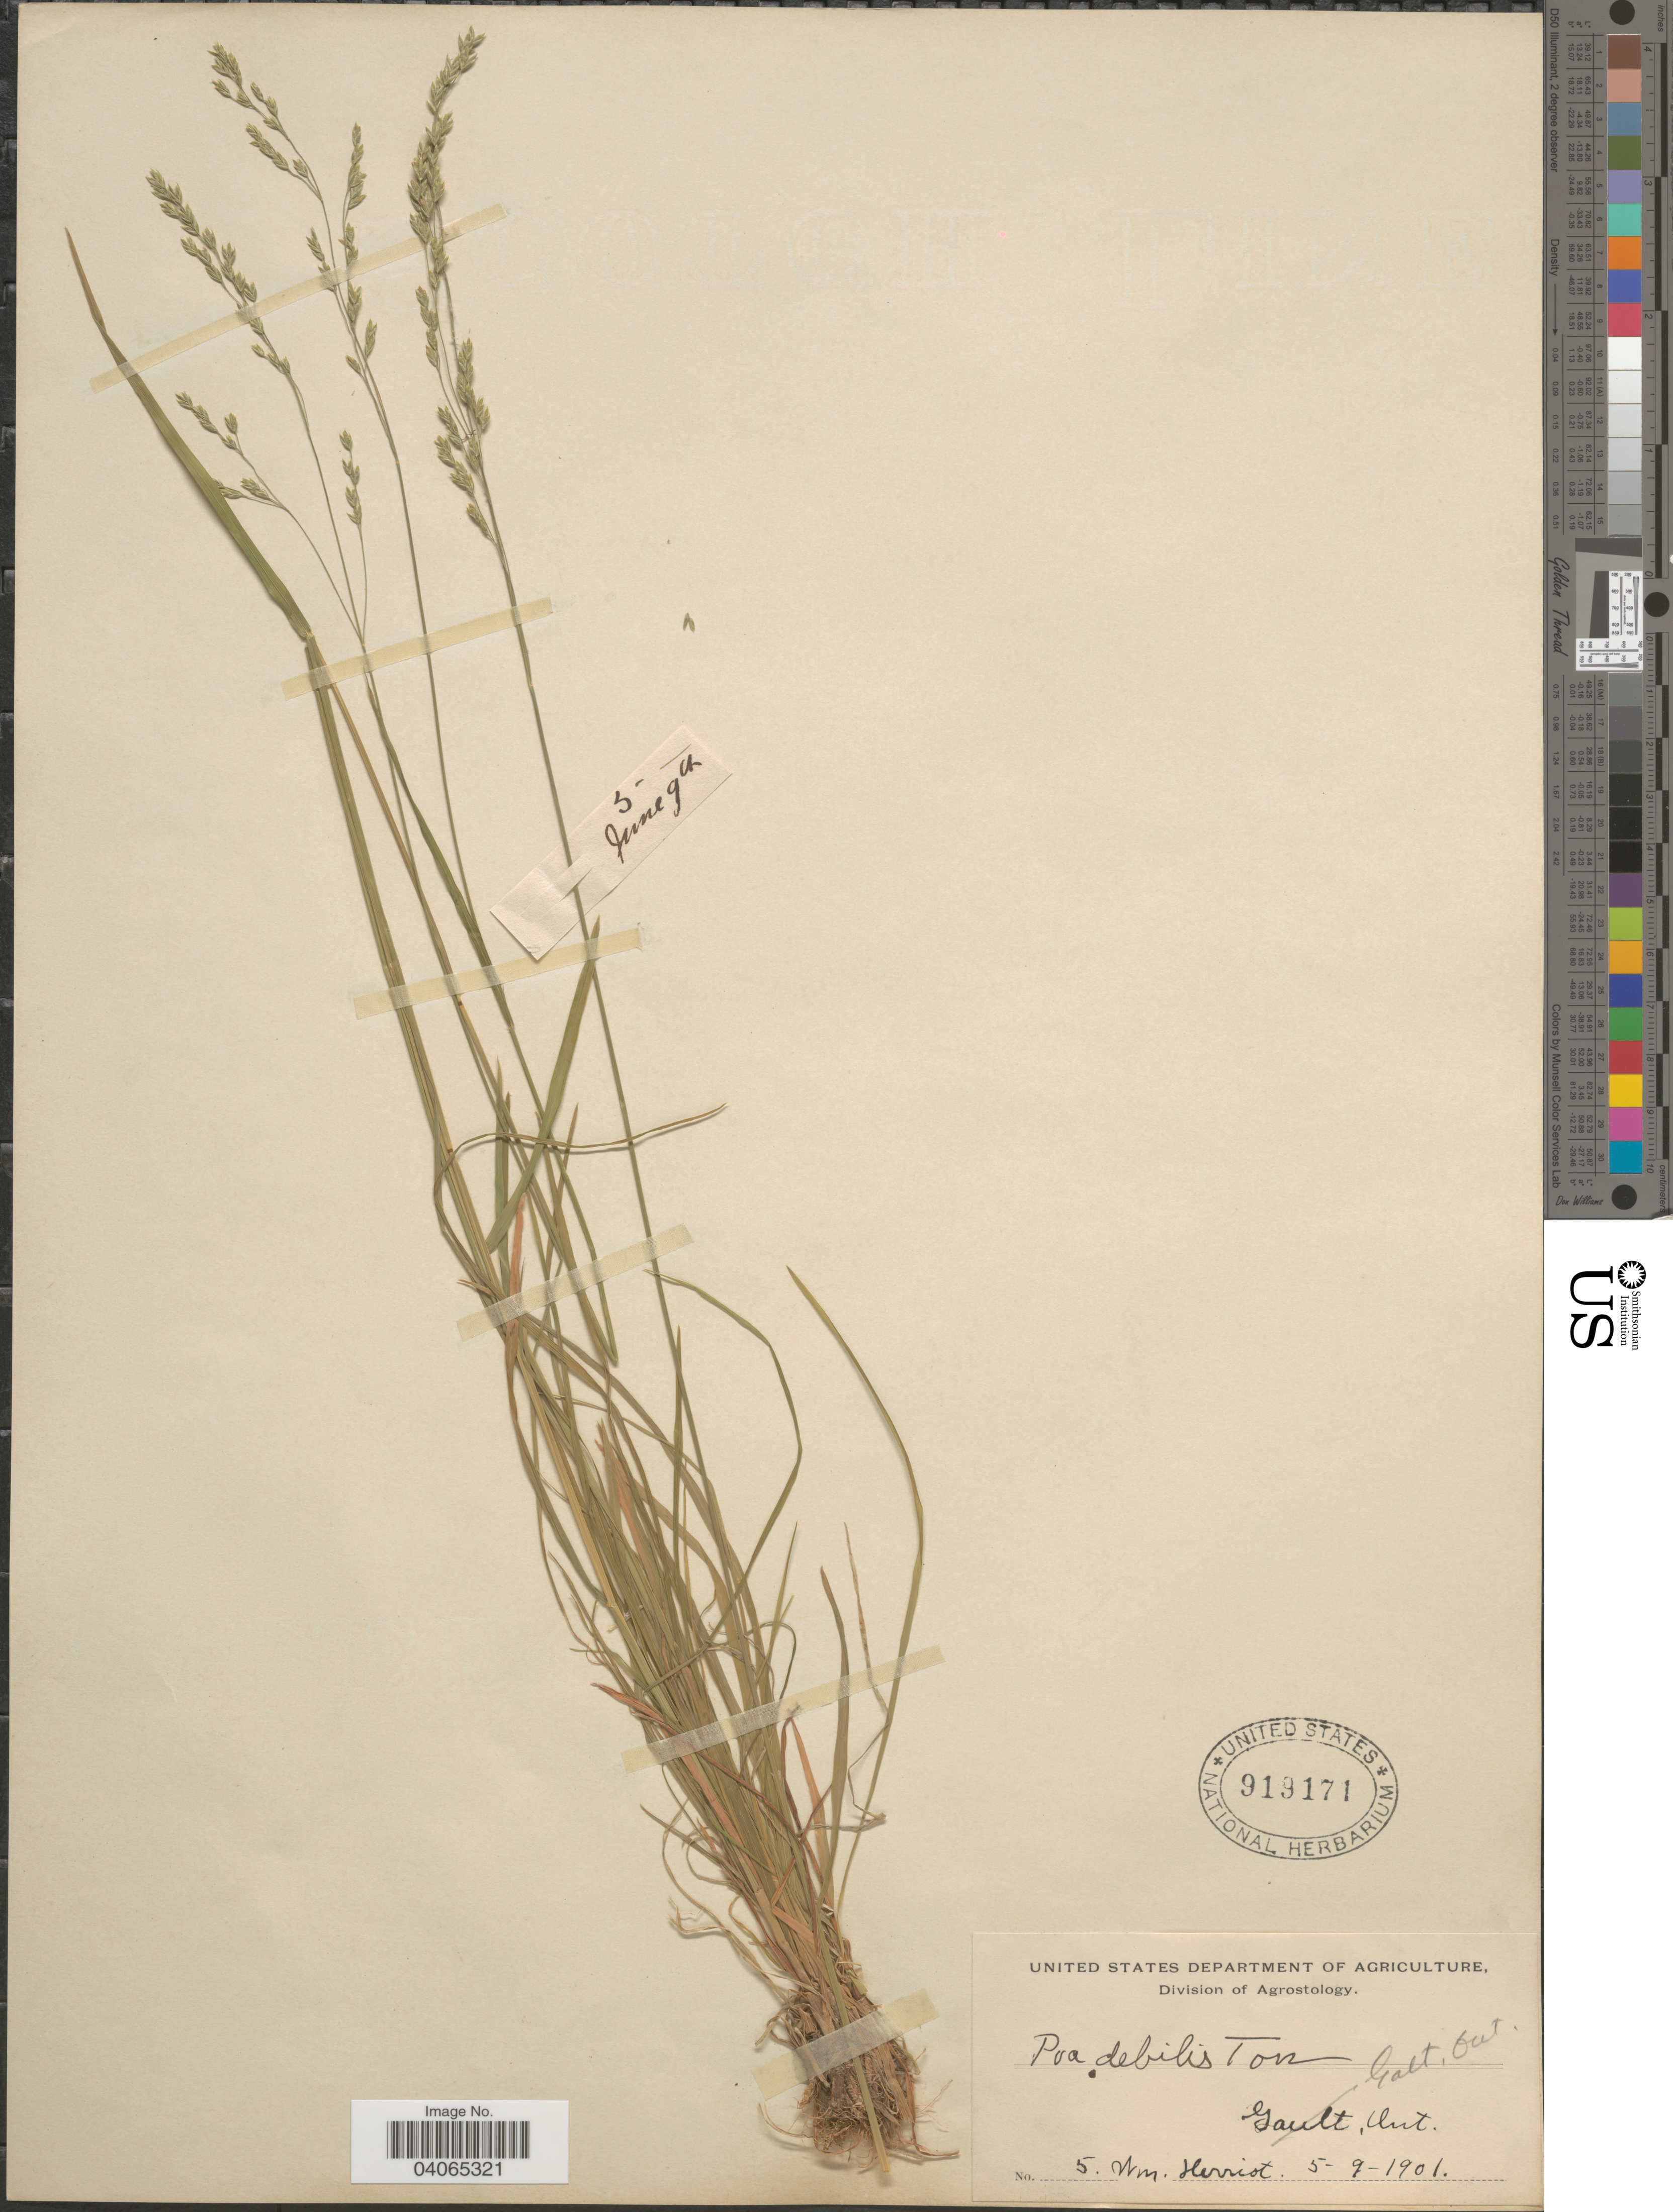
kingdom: Plantae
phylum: Tracheophyta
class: Liliopsida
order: Poales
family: Poaceae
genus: Poa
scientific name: Poa saltuensis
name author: Fernald & Wiegand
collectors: W. Herriot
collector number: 5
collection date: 1901-09-05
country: Canada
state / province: Ontario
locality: Galt.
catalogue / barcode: US 919171